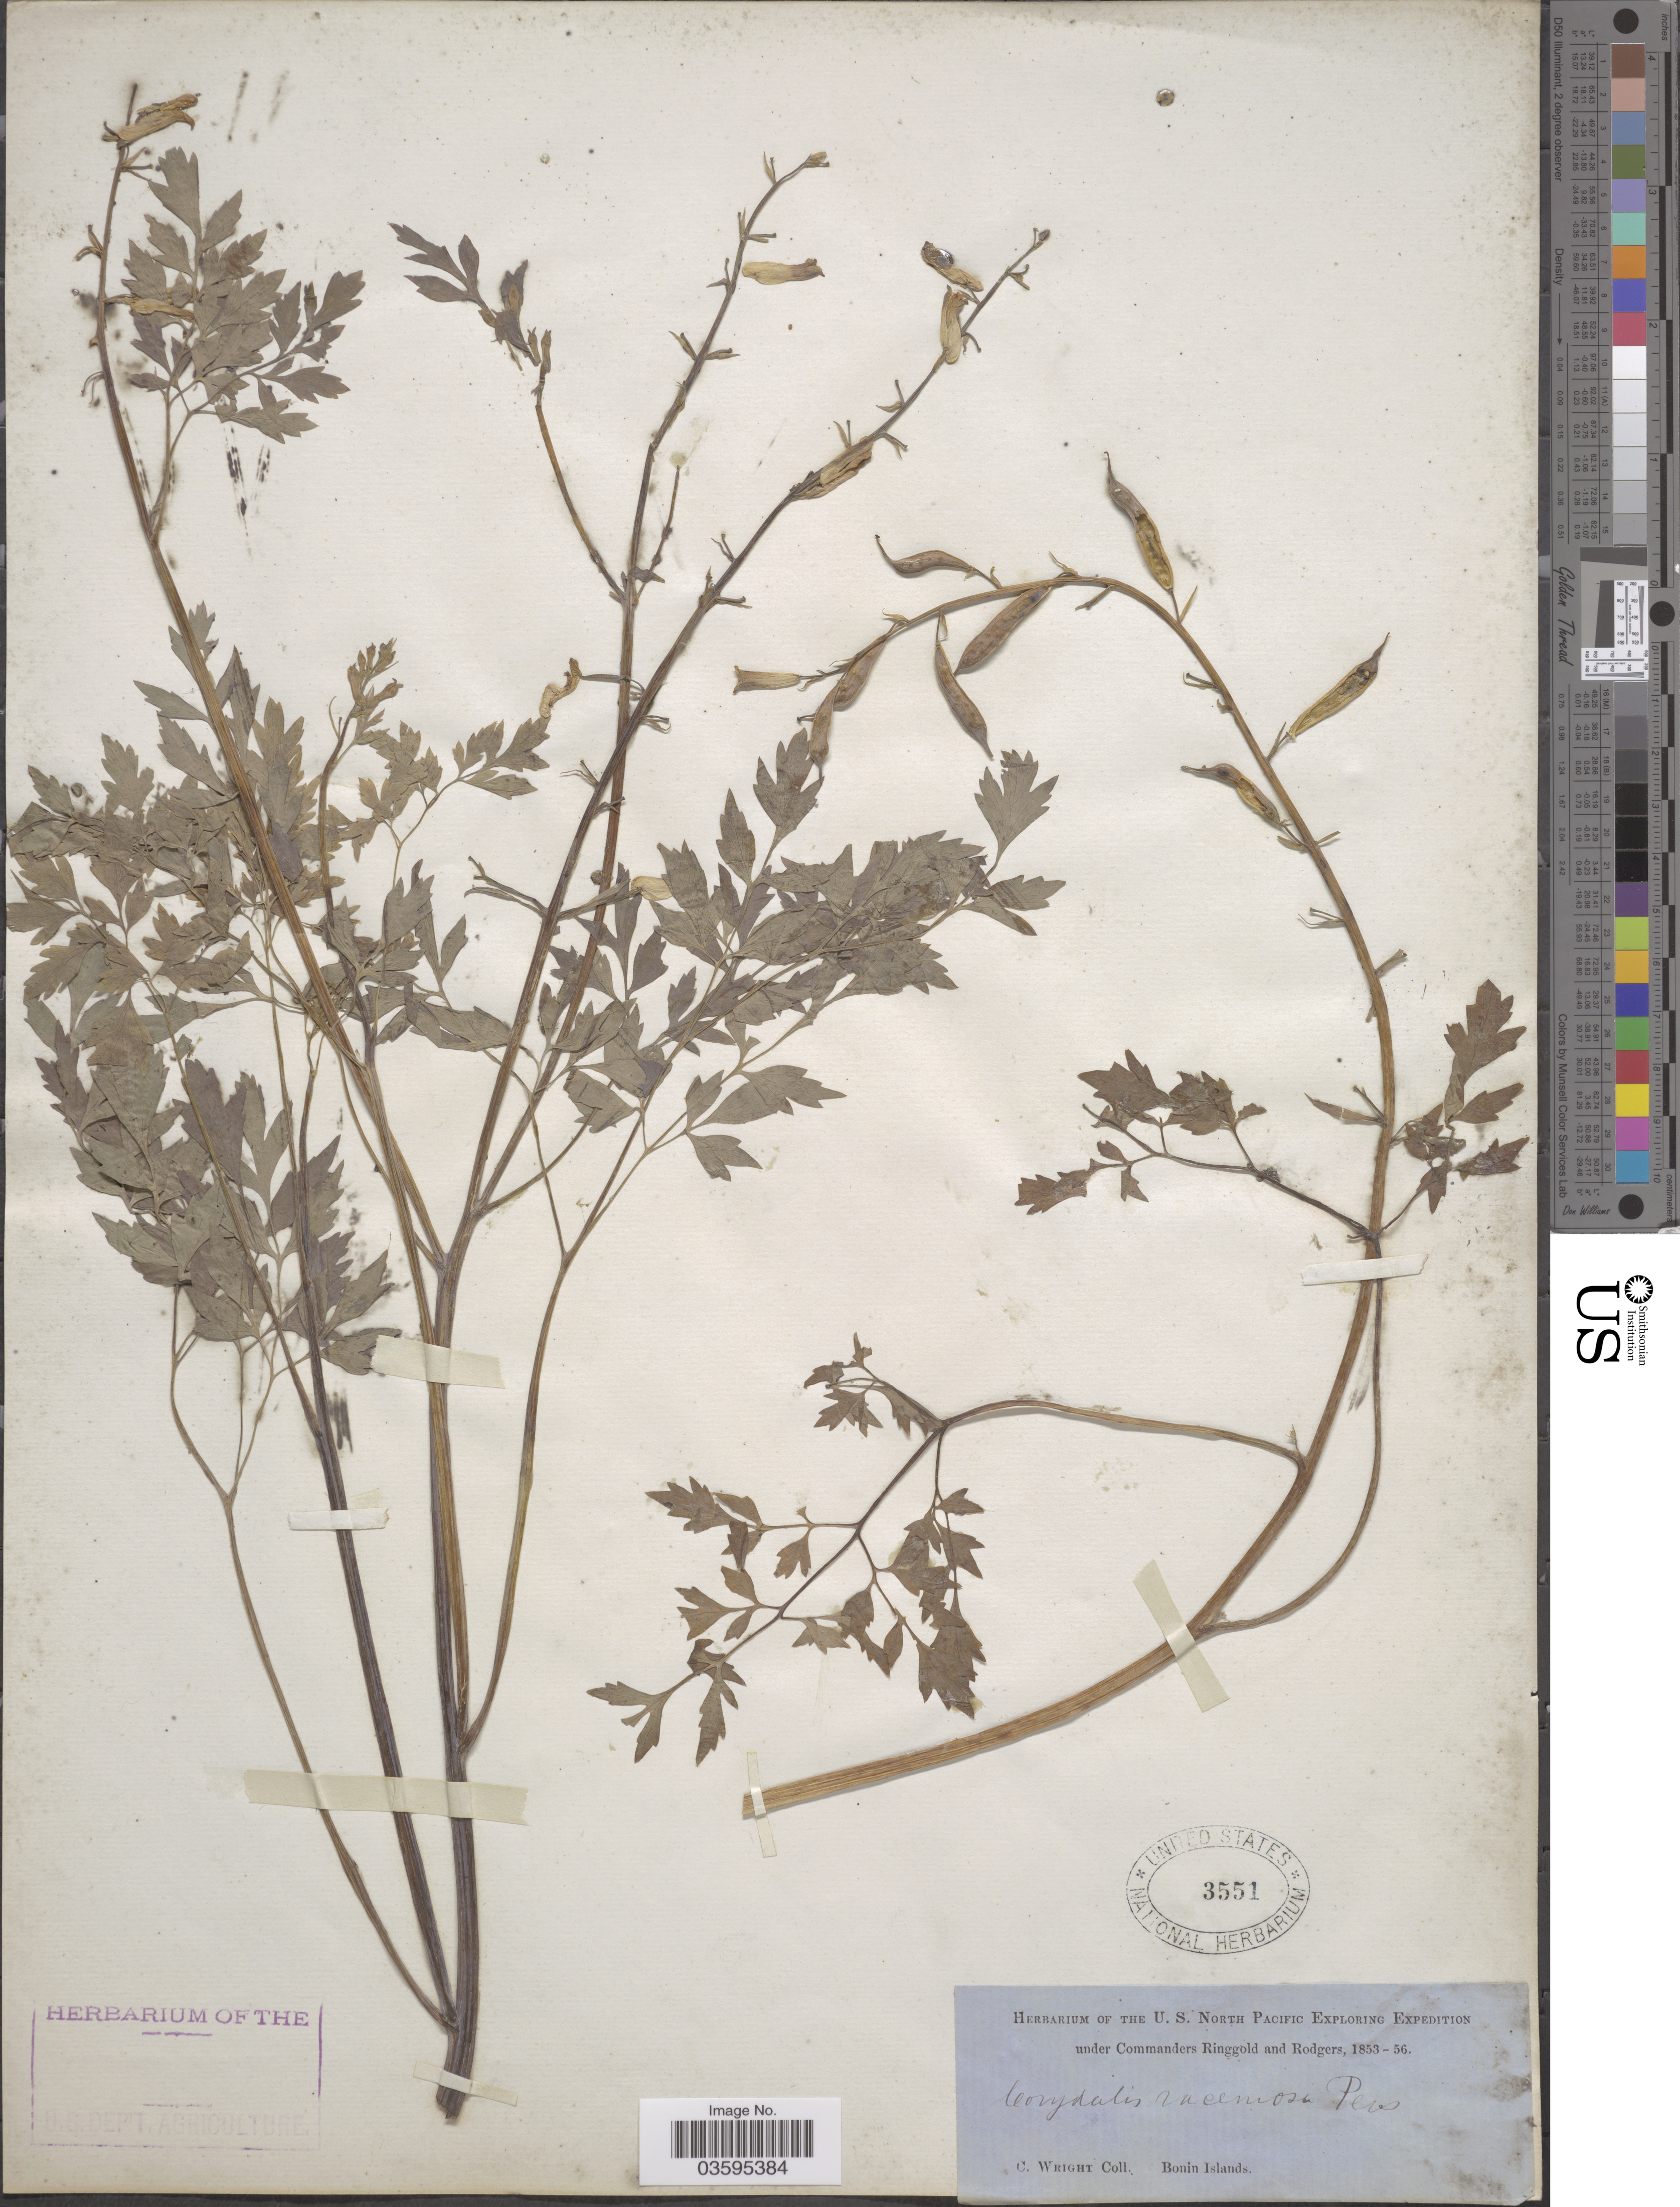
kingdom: Plantae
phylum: Tracheophyta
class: Magnoliopsida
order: Ranunculales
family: Papaveraceae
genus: Corydalis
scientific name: Corydalis racemosa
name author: (Thunb.) Pers.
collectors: C. Wright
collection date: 1853/1856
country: Japan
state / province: Tokyo, Federal City of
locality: Bonin Islands.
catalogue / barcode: US 3551